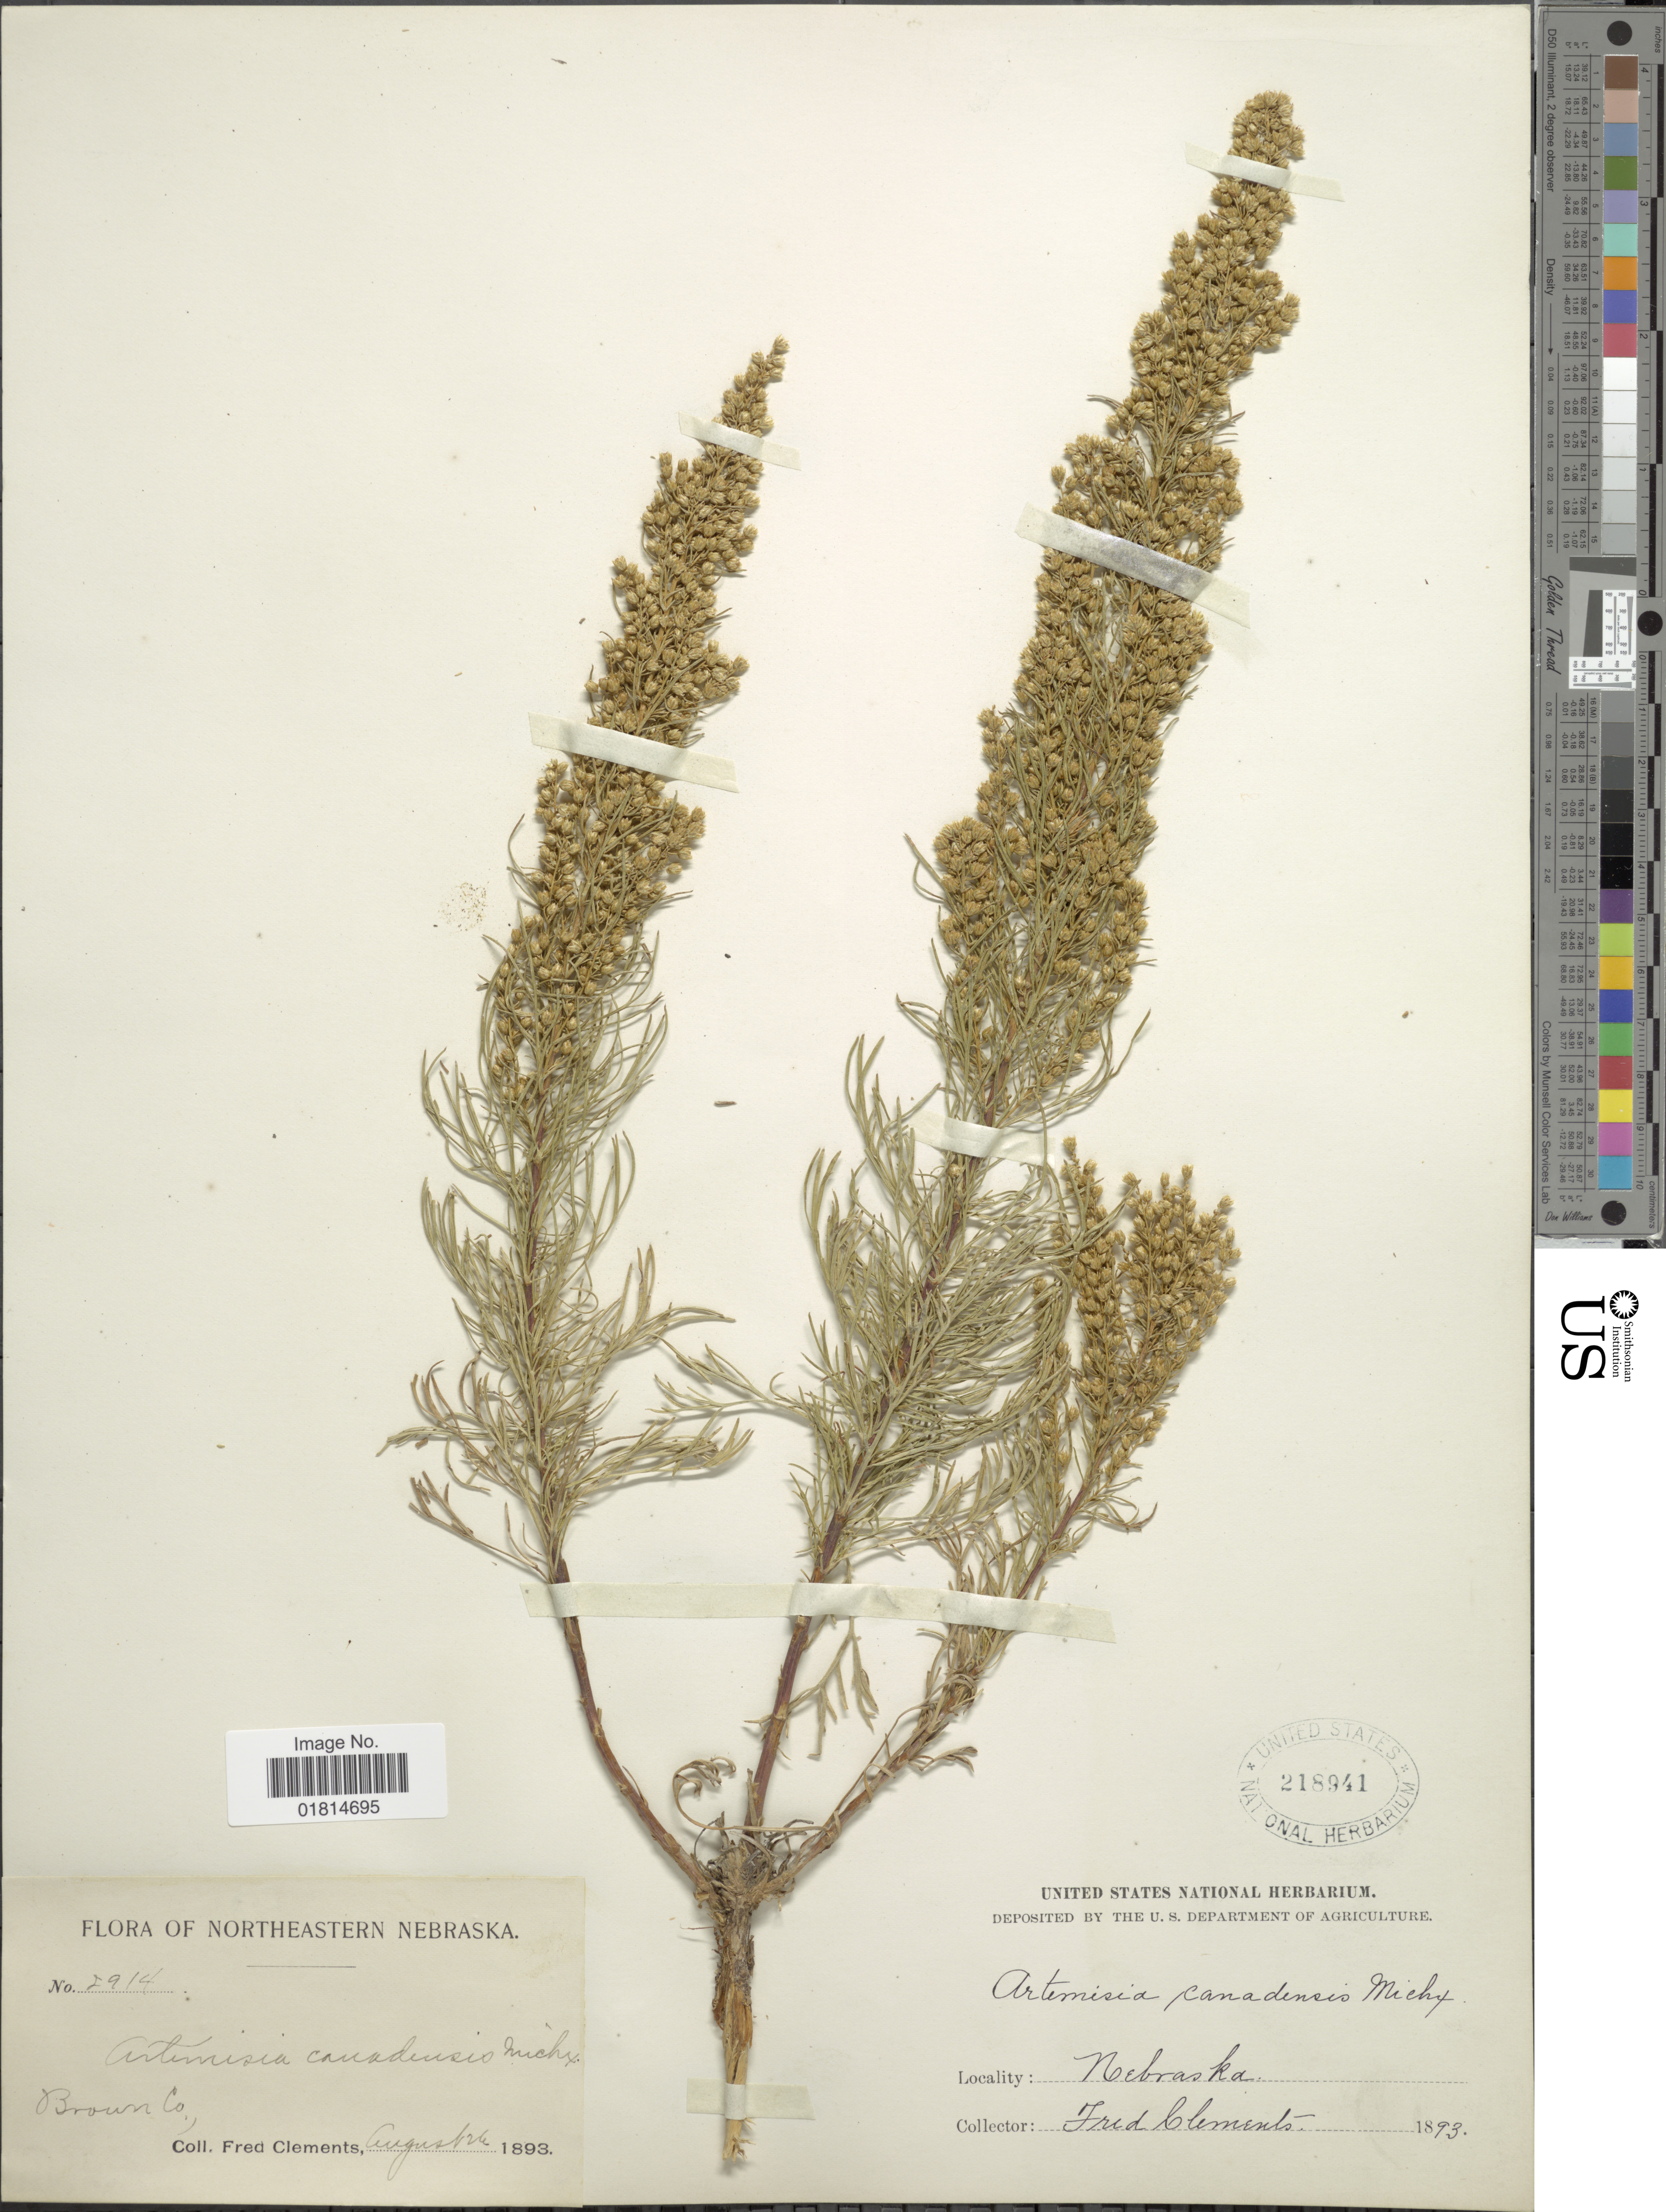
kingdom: Plantae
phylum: Tracheophyta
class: Magnoliopsida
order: Asterales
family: Asteraceae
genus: Artemisia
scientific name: Artemisia camporum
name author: Rydb.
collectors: F. Clements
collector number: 2914*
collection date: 1893-08-02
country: United States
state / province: Nebraska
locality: Northeastern Nebraska. Brown Co.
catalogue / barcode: US 218941